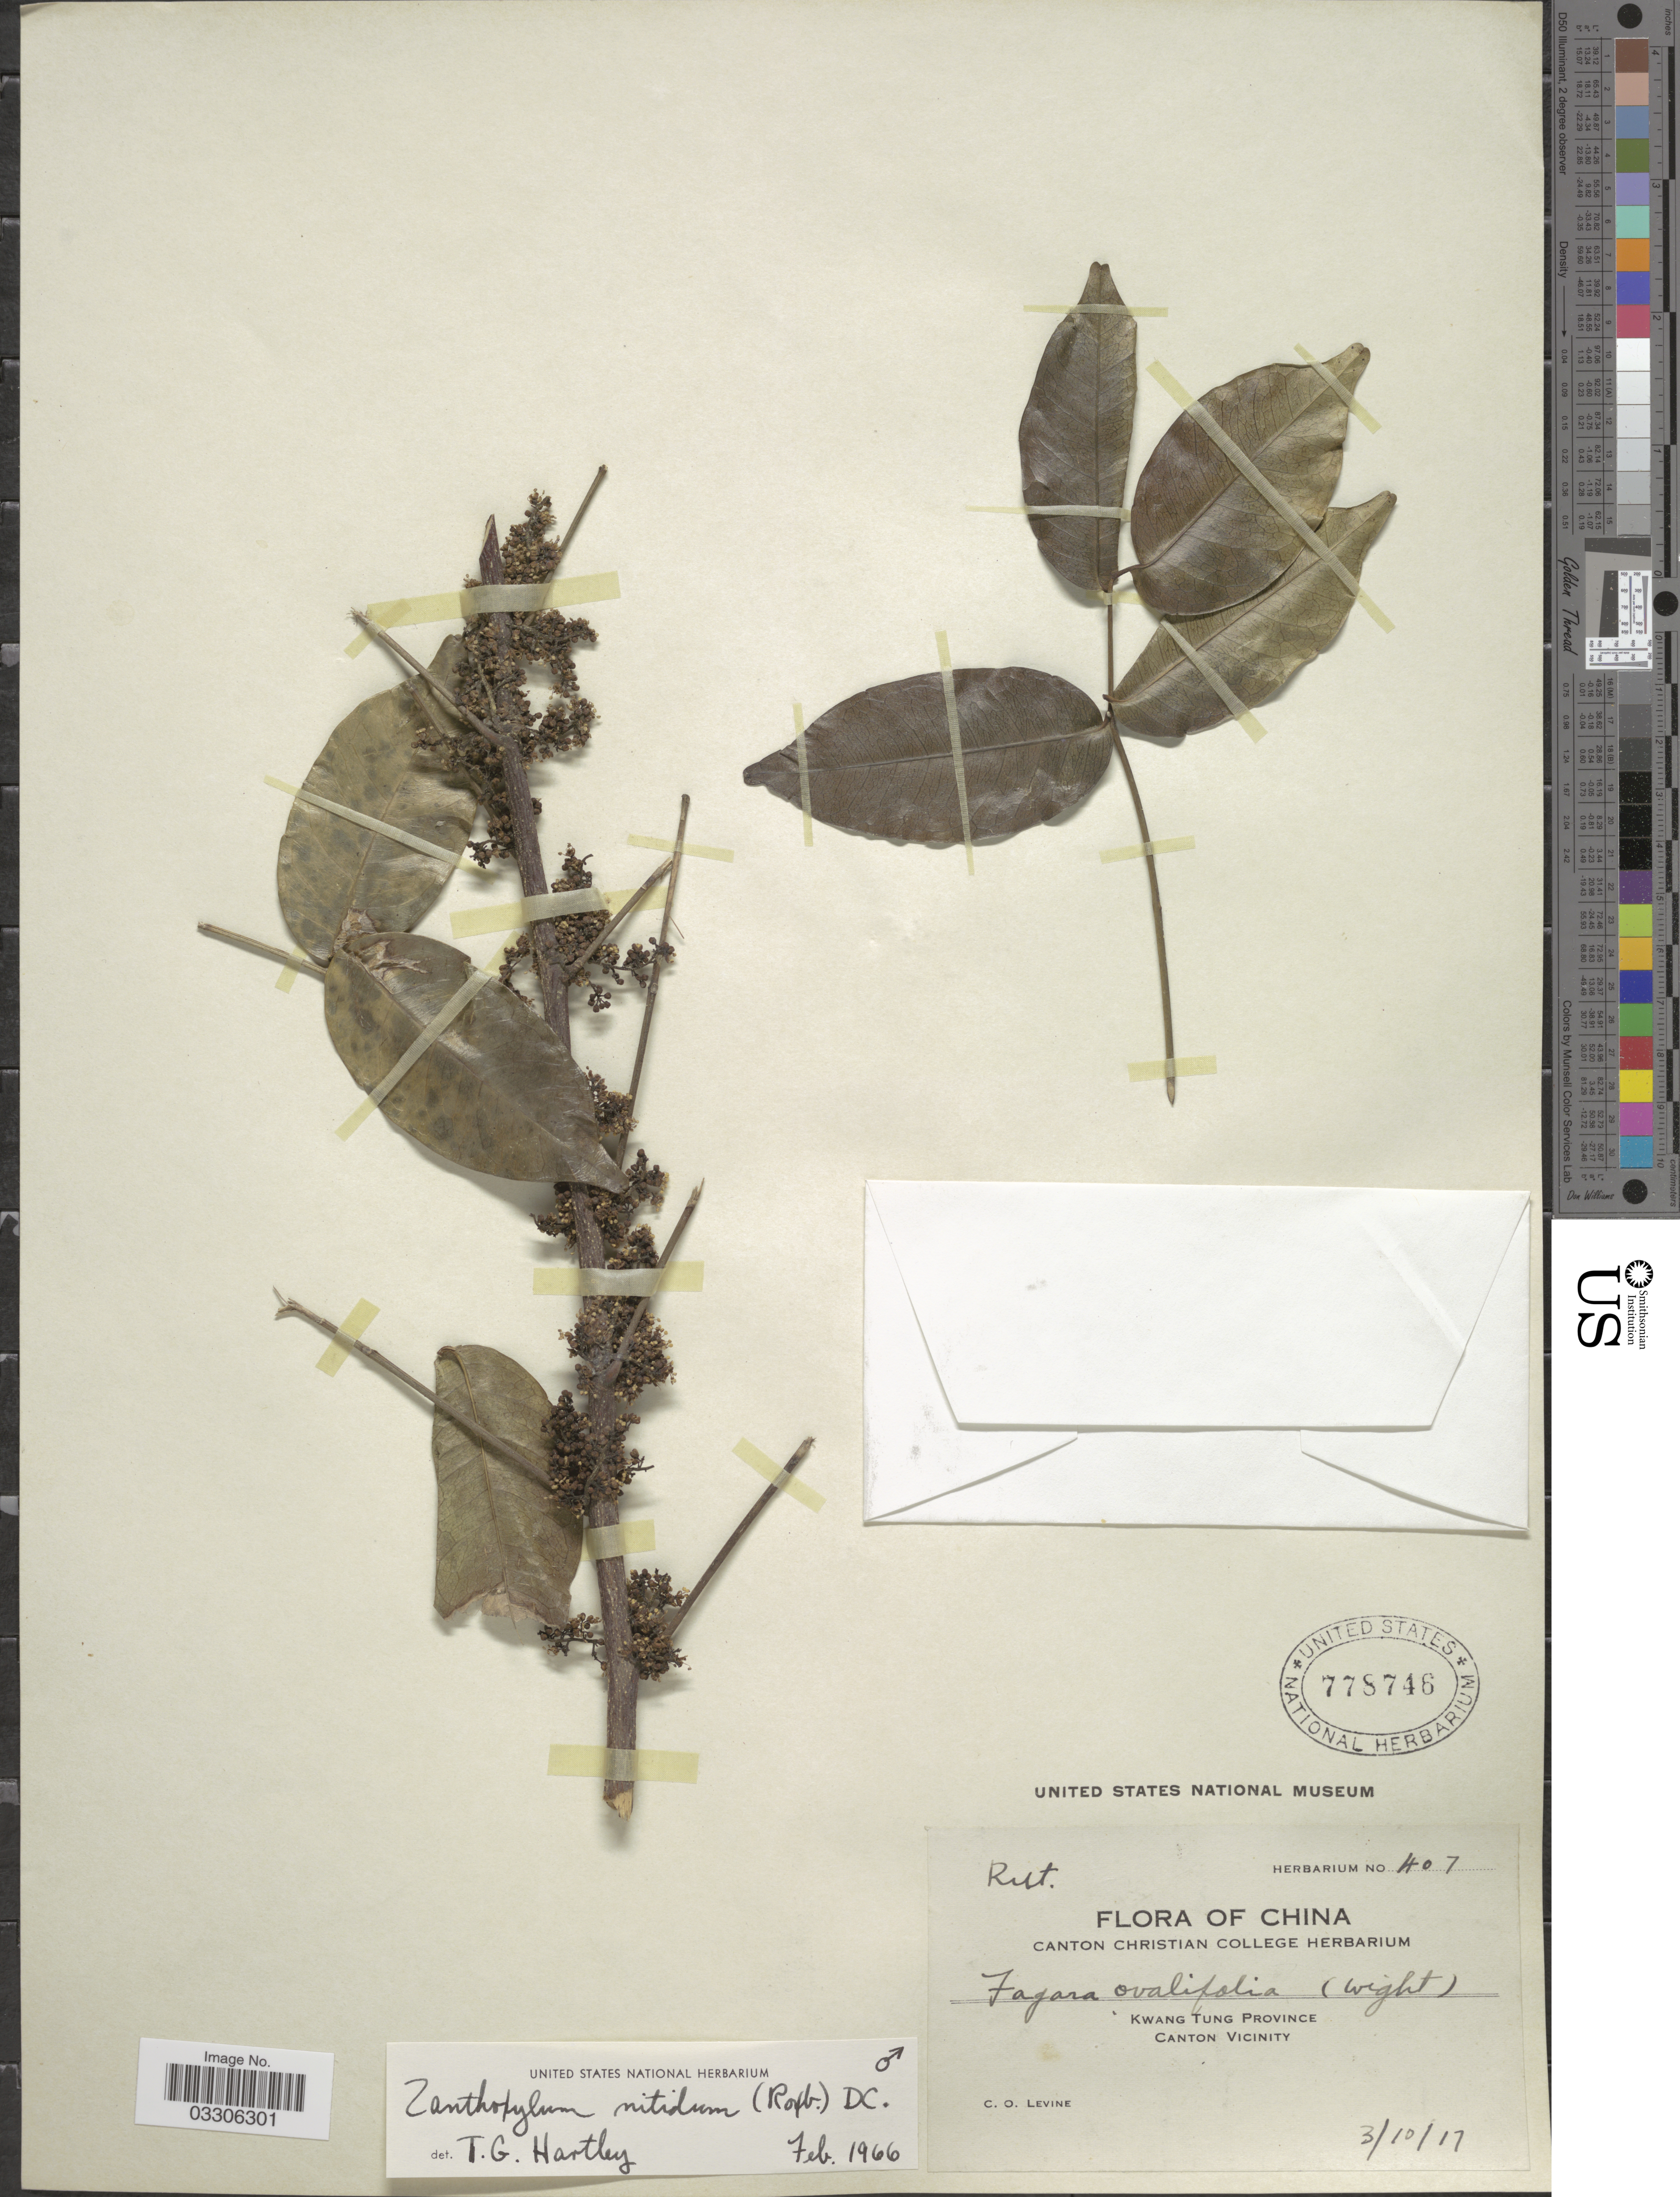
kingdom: Plantae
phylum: Tracheophyta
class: Magnoliopsida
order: Sapindales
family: Rutaceae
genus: Zanthoxylum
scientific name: Zanthoxylum nitidum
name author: Bunge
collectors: C. O. Levine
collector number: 407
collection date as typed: Transcribed d/m/y: 3/10/17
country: China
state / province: Guangdong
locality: Kwang Tung Province. Canton Vicinity.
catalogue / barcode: US 778746